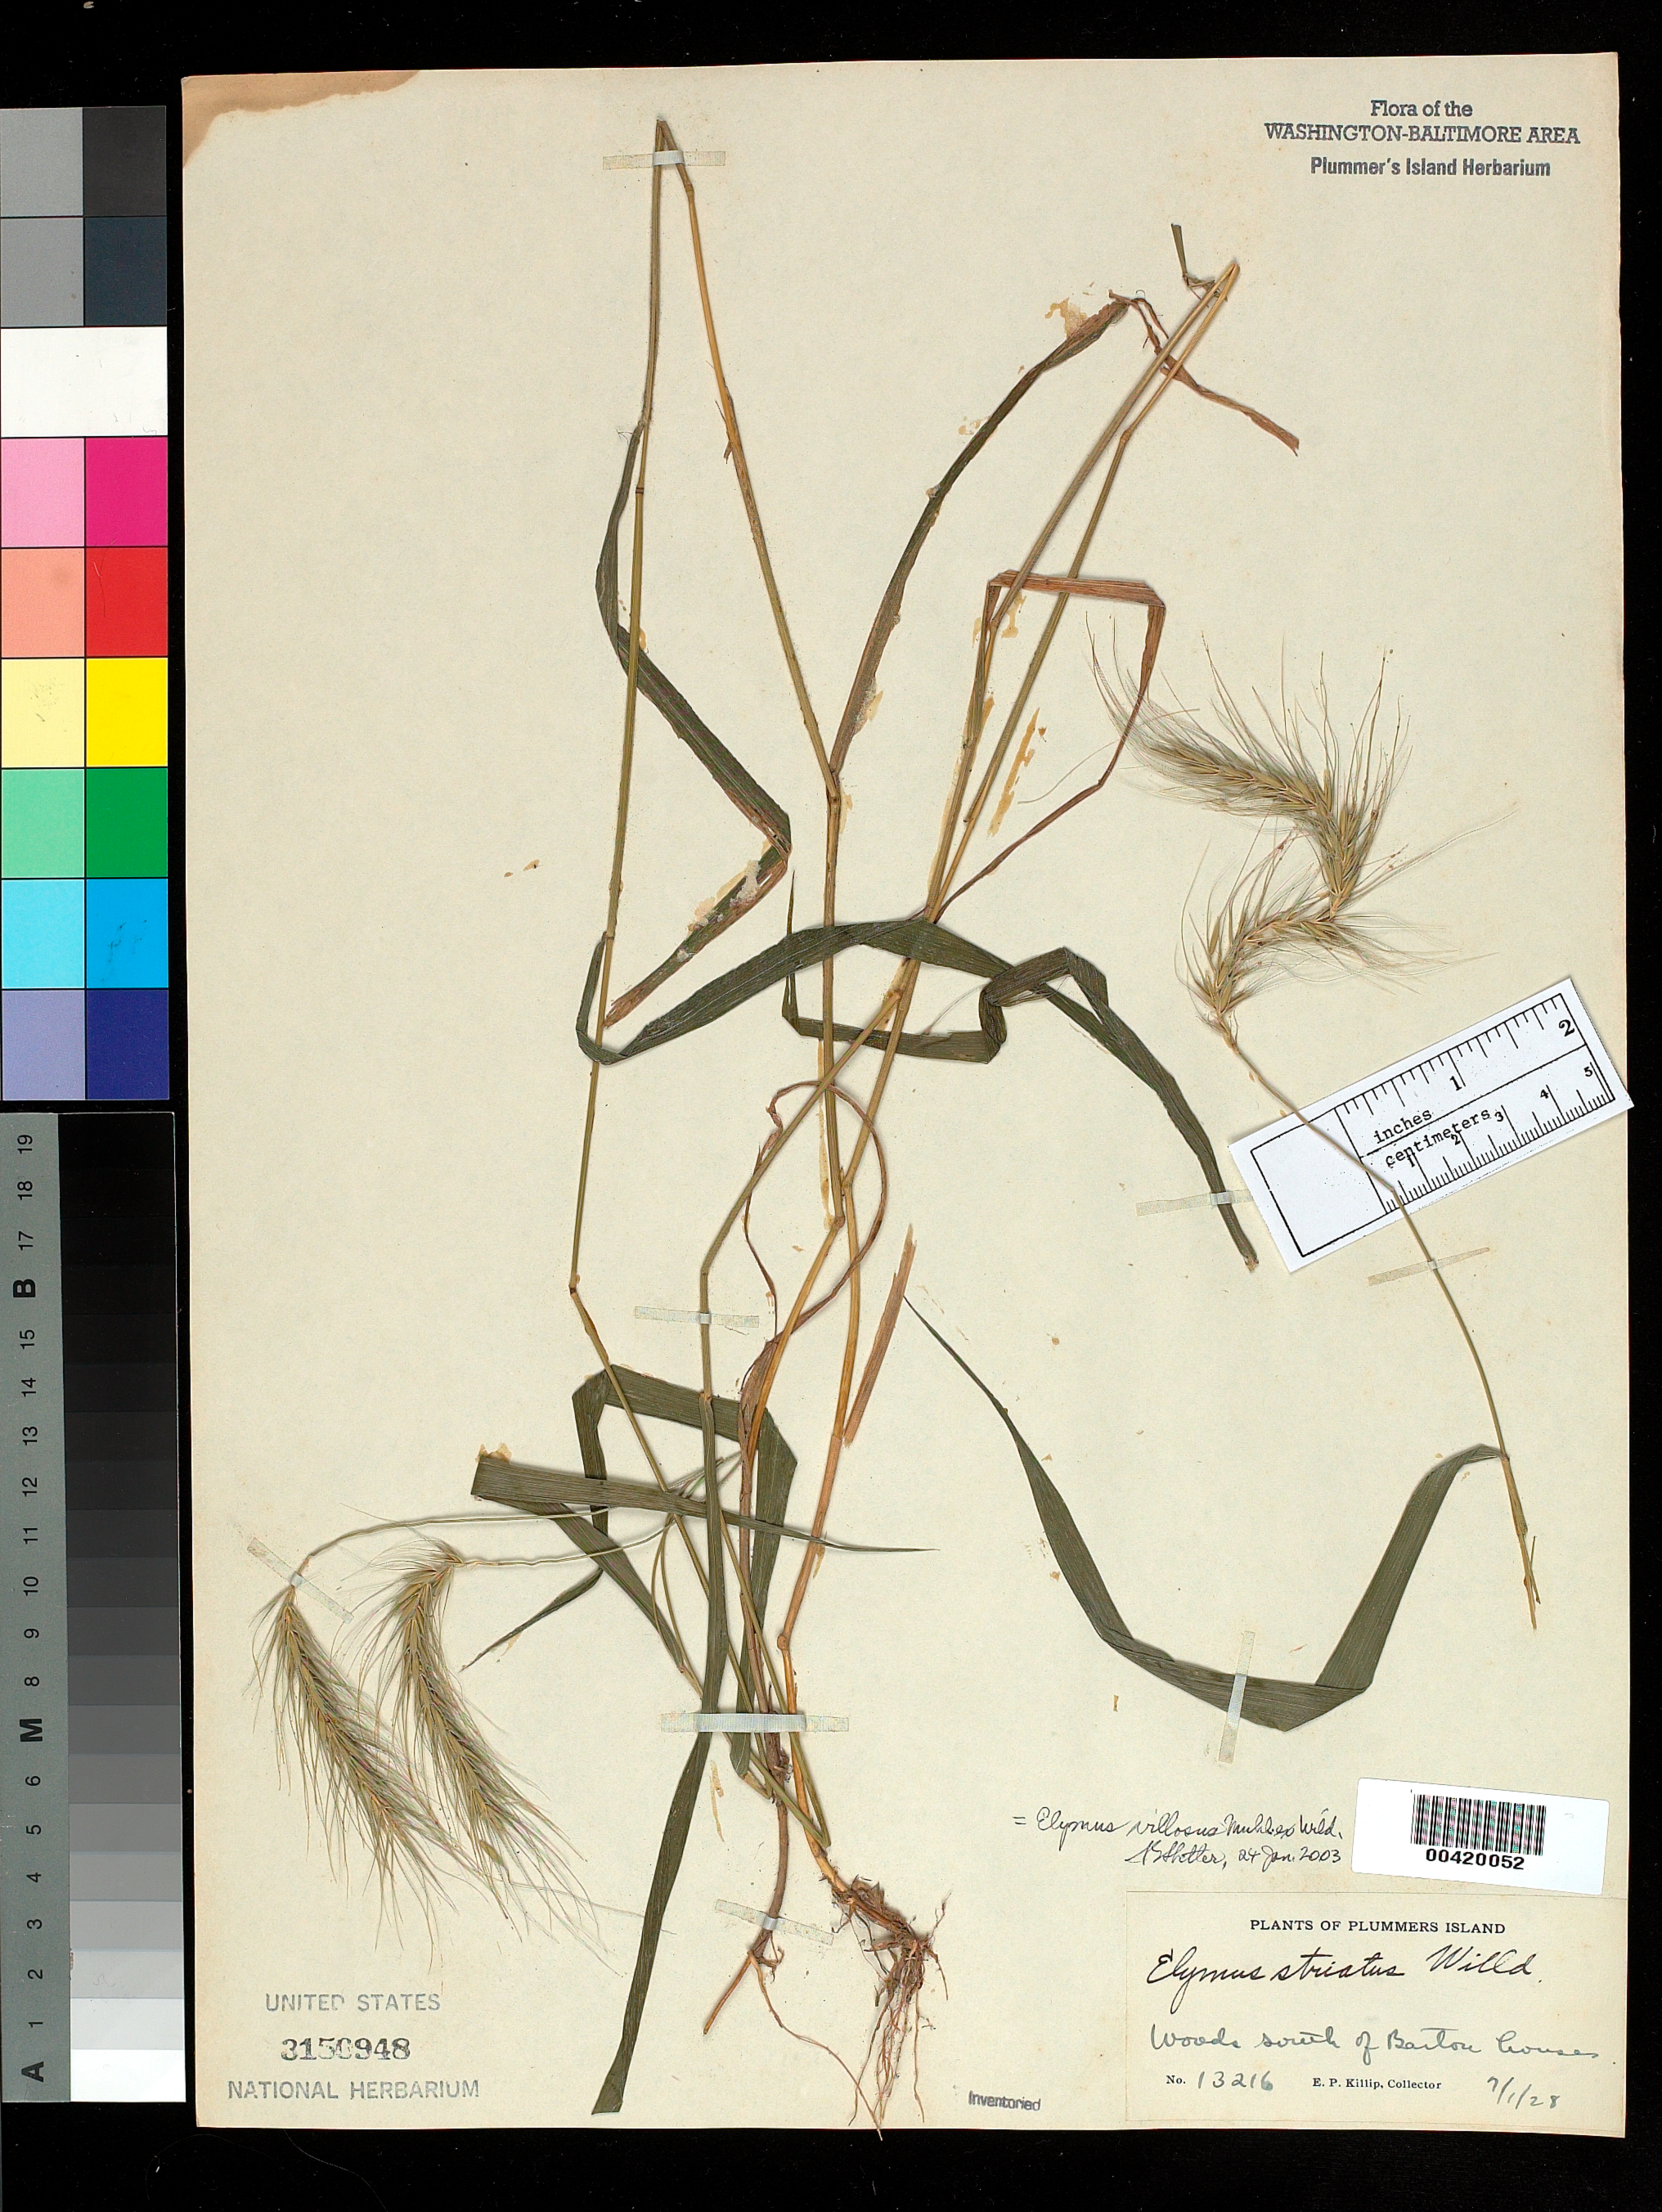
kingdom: Plantae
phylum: Tracheophyta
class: Liliopsida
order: Poales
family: Poaceae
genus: Elymus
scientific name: Elymus villosus var. villosus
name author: Muhl.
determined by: Campbell, J. J. N., (KY), University of Kentucky (UNITED STATES)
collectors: E. P. Killip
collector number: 13216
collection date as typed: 01 Jul 1928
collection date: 1928-07-01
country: United States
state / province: Maryland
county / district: Montgomery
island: Plummers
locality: Plummer's Island; south of Barton Houses C. & O. Canal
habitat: Woods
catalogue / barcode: US 3150948